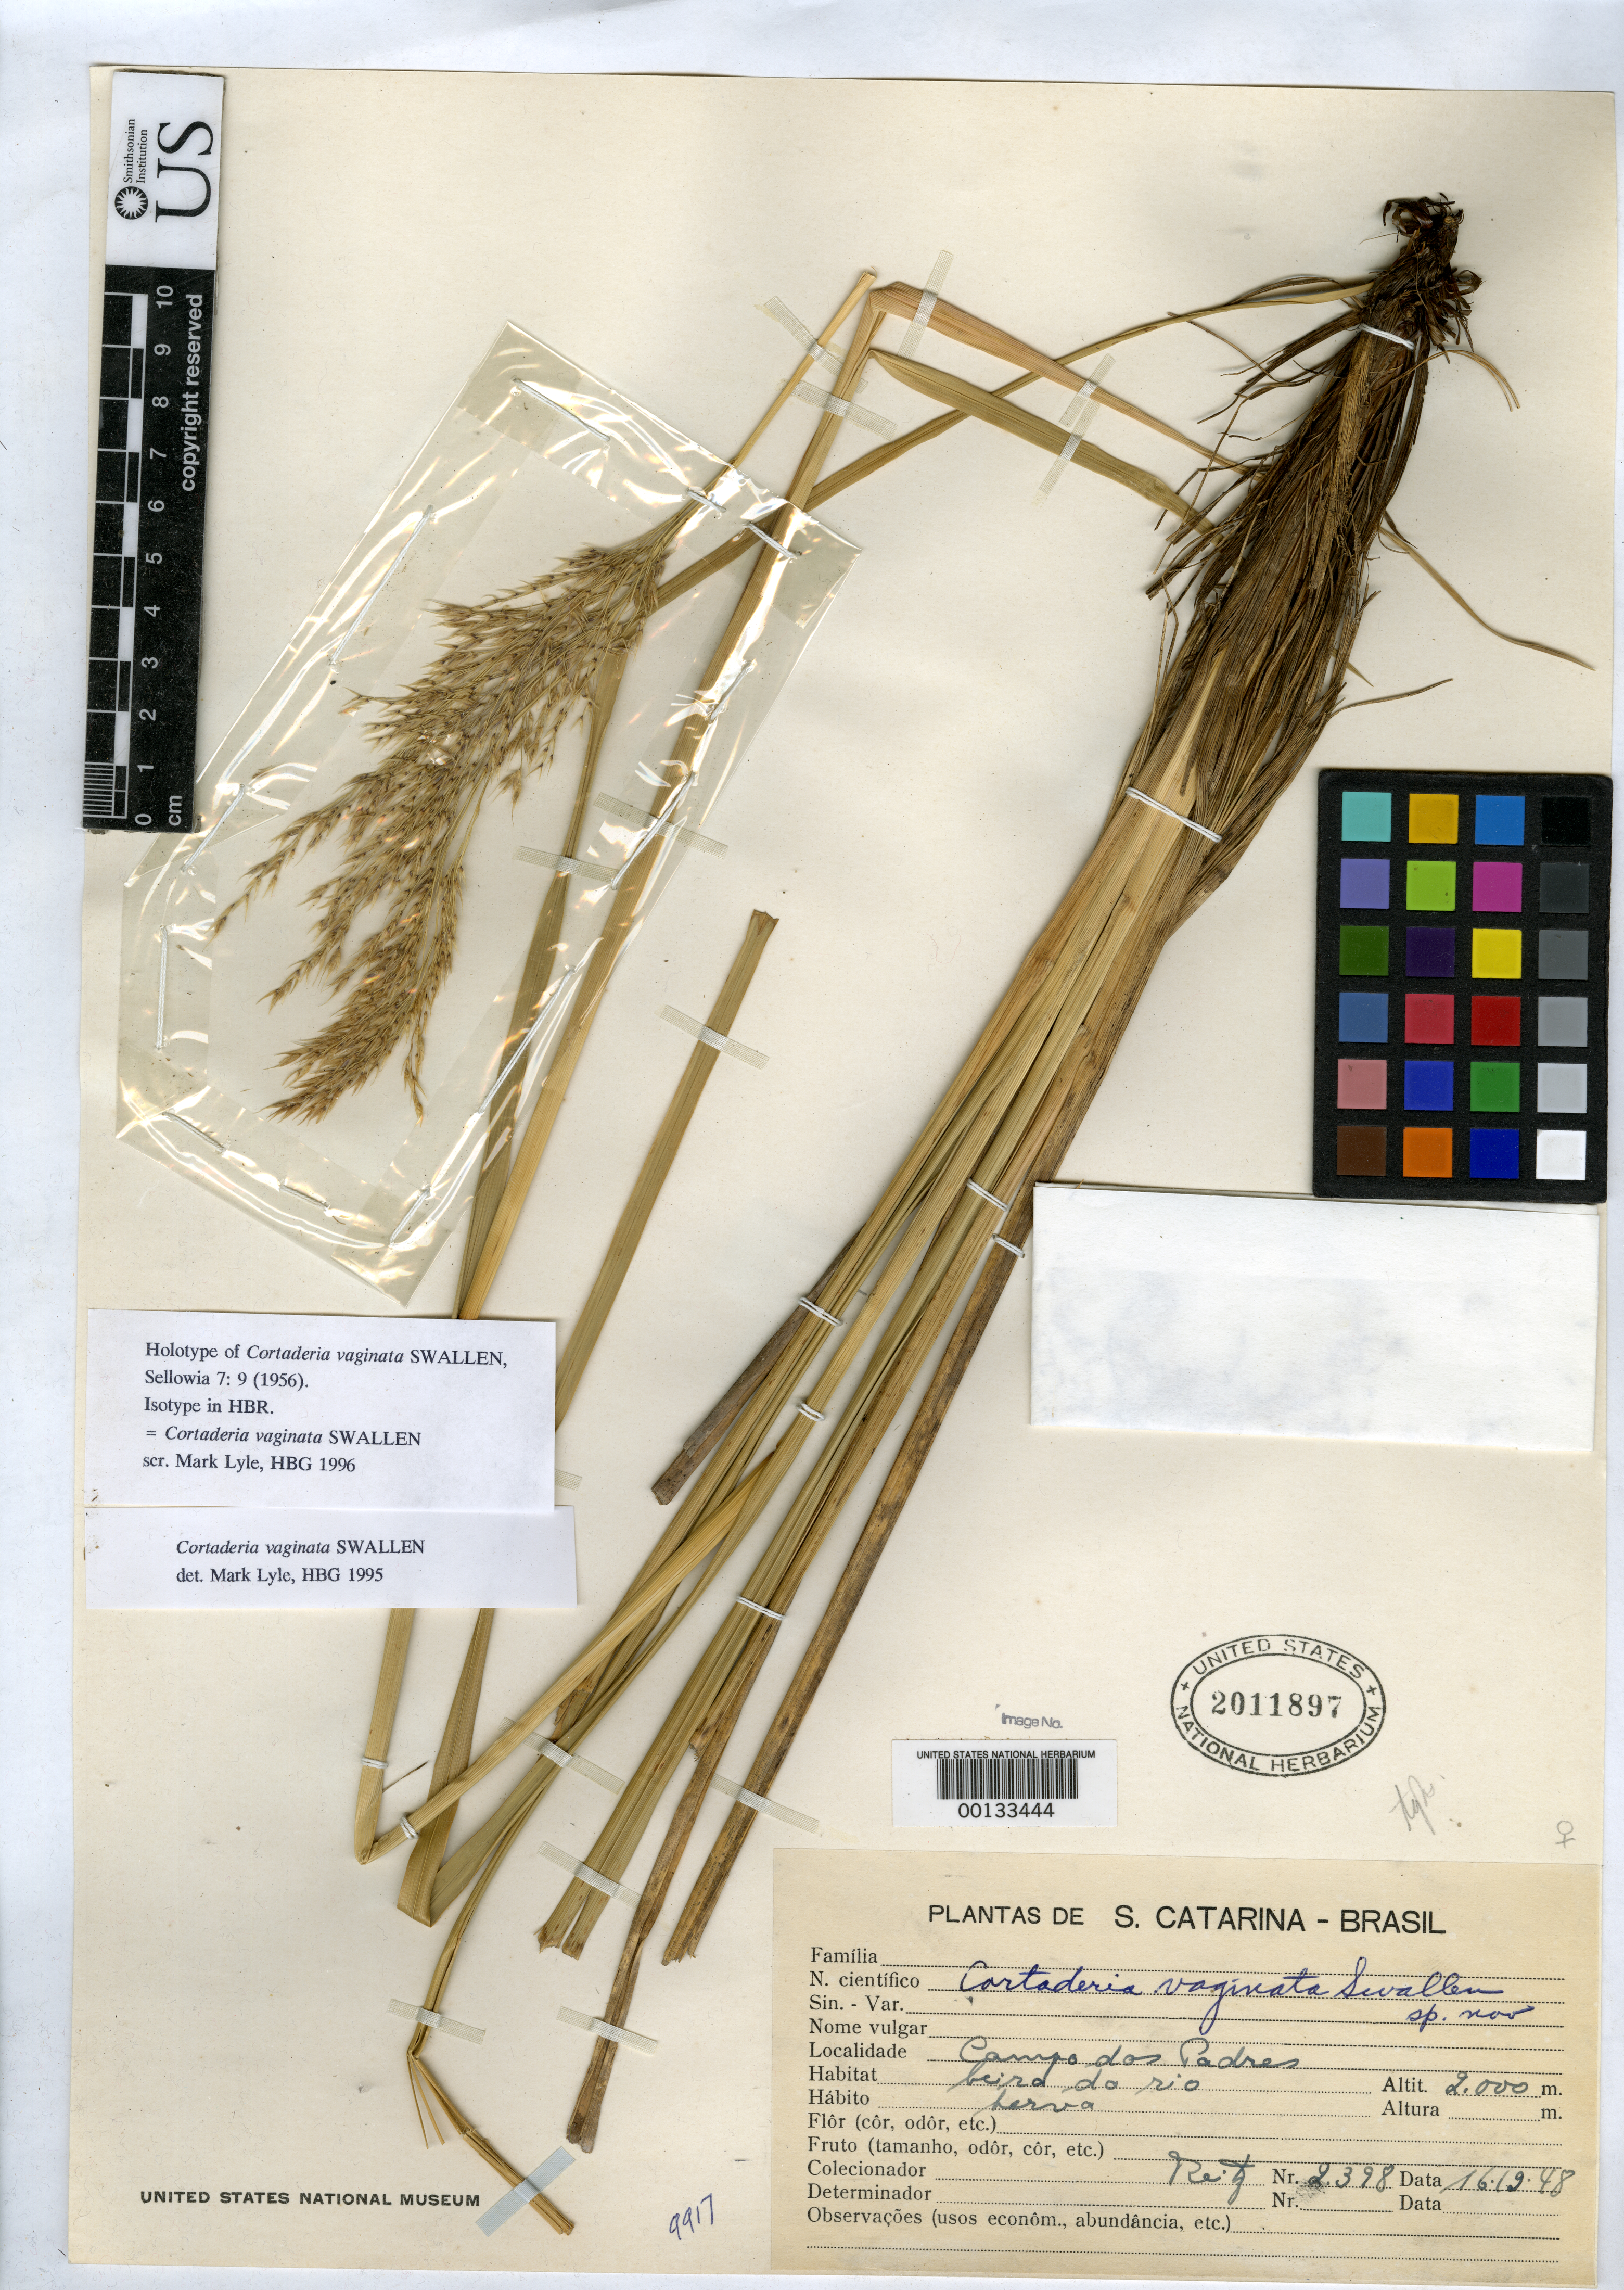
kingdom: Plantae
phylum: Tracheophyta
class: Liliopsida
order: Poales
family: Poaceae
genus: Cortaderia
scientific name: Cortaderia vaginata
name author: Swallen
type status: Holotype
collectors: R. Reitz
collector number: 2398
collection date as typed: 16 Dec 1948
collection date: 1948-12-16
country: Brazil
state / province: Santa Catarina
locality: Campo dos Padres.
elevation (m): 2000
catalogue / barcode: US 2011897